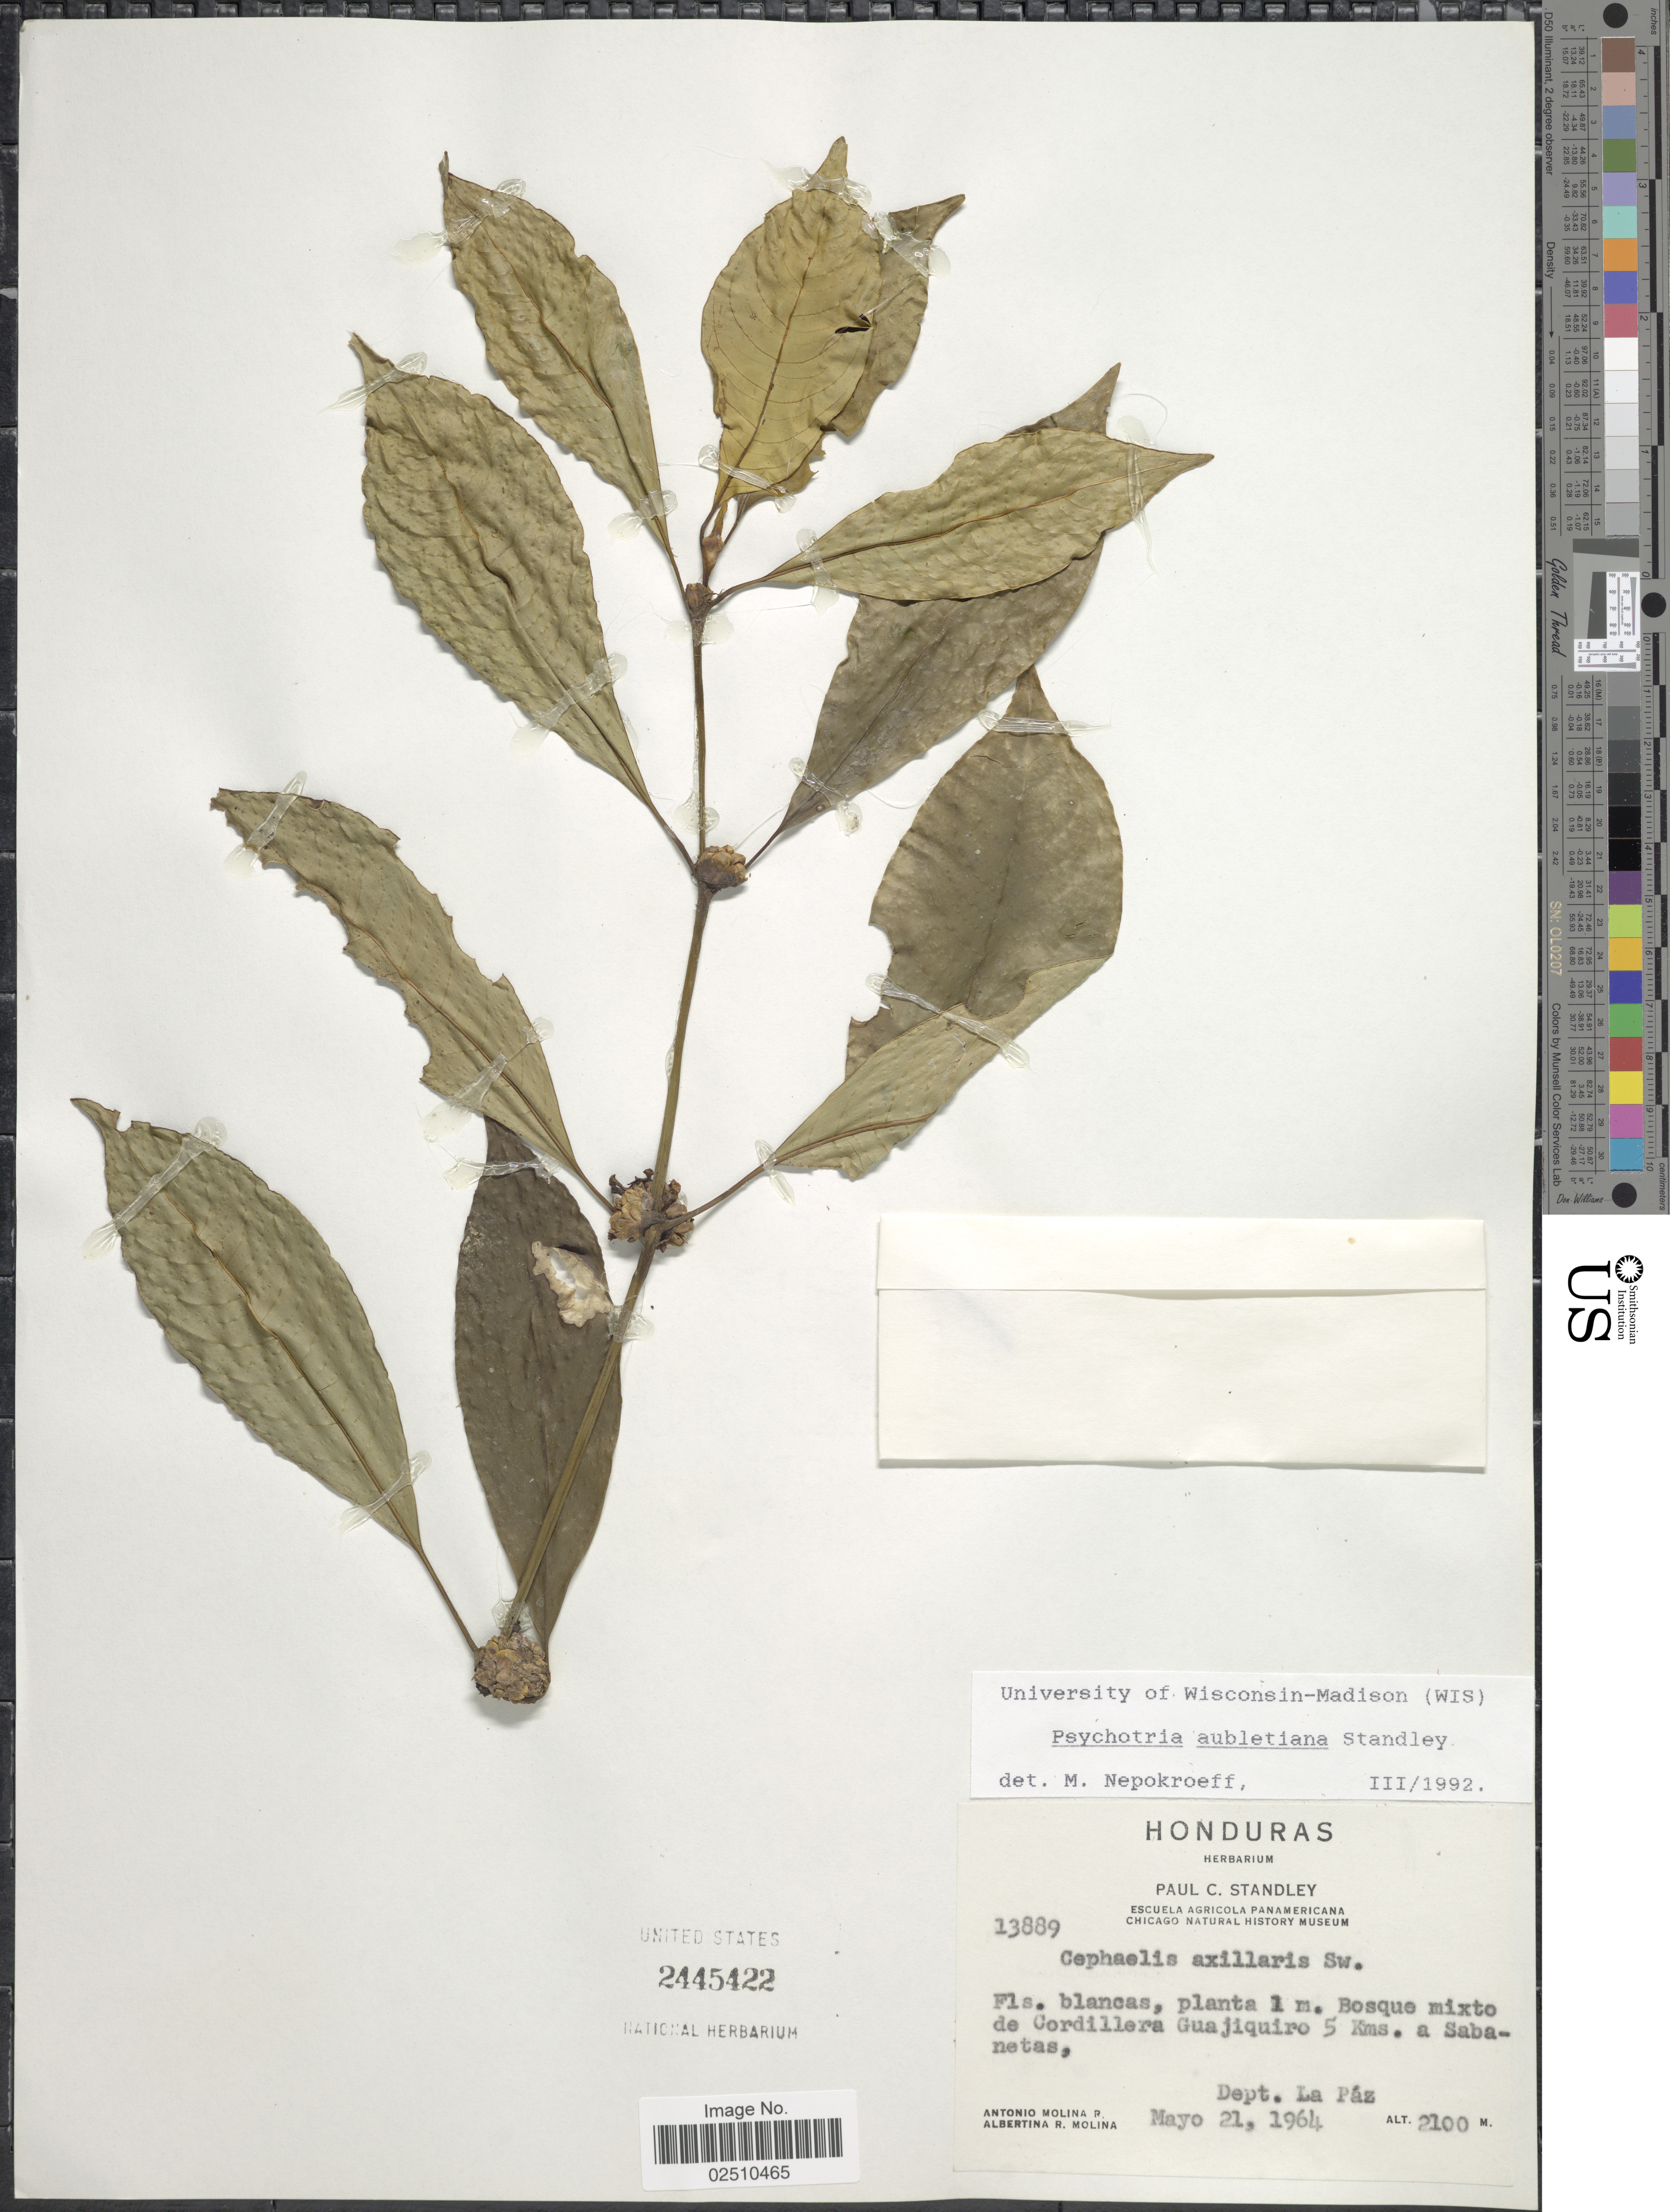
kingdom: Plantae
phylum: Tracheophyta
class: Magnoliopsida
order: Gentianales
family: Rubiaceae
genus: Psychotria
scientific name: Psychotria aubletiana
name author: Steyerm.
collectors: A. Molina R. & A. R. Molina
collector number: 13889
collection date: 1964-05-21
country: Honduras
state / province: La Paz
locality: Cordillera Guajiquiro 5 kms a Sabanetas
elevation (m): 2100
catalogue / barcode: US 2445422